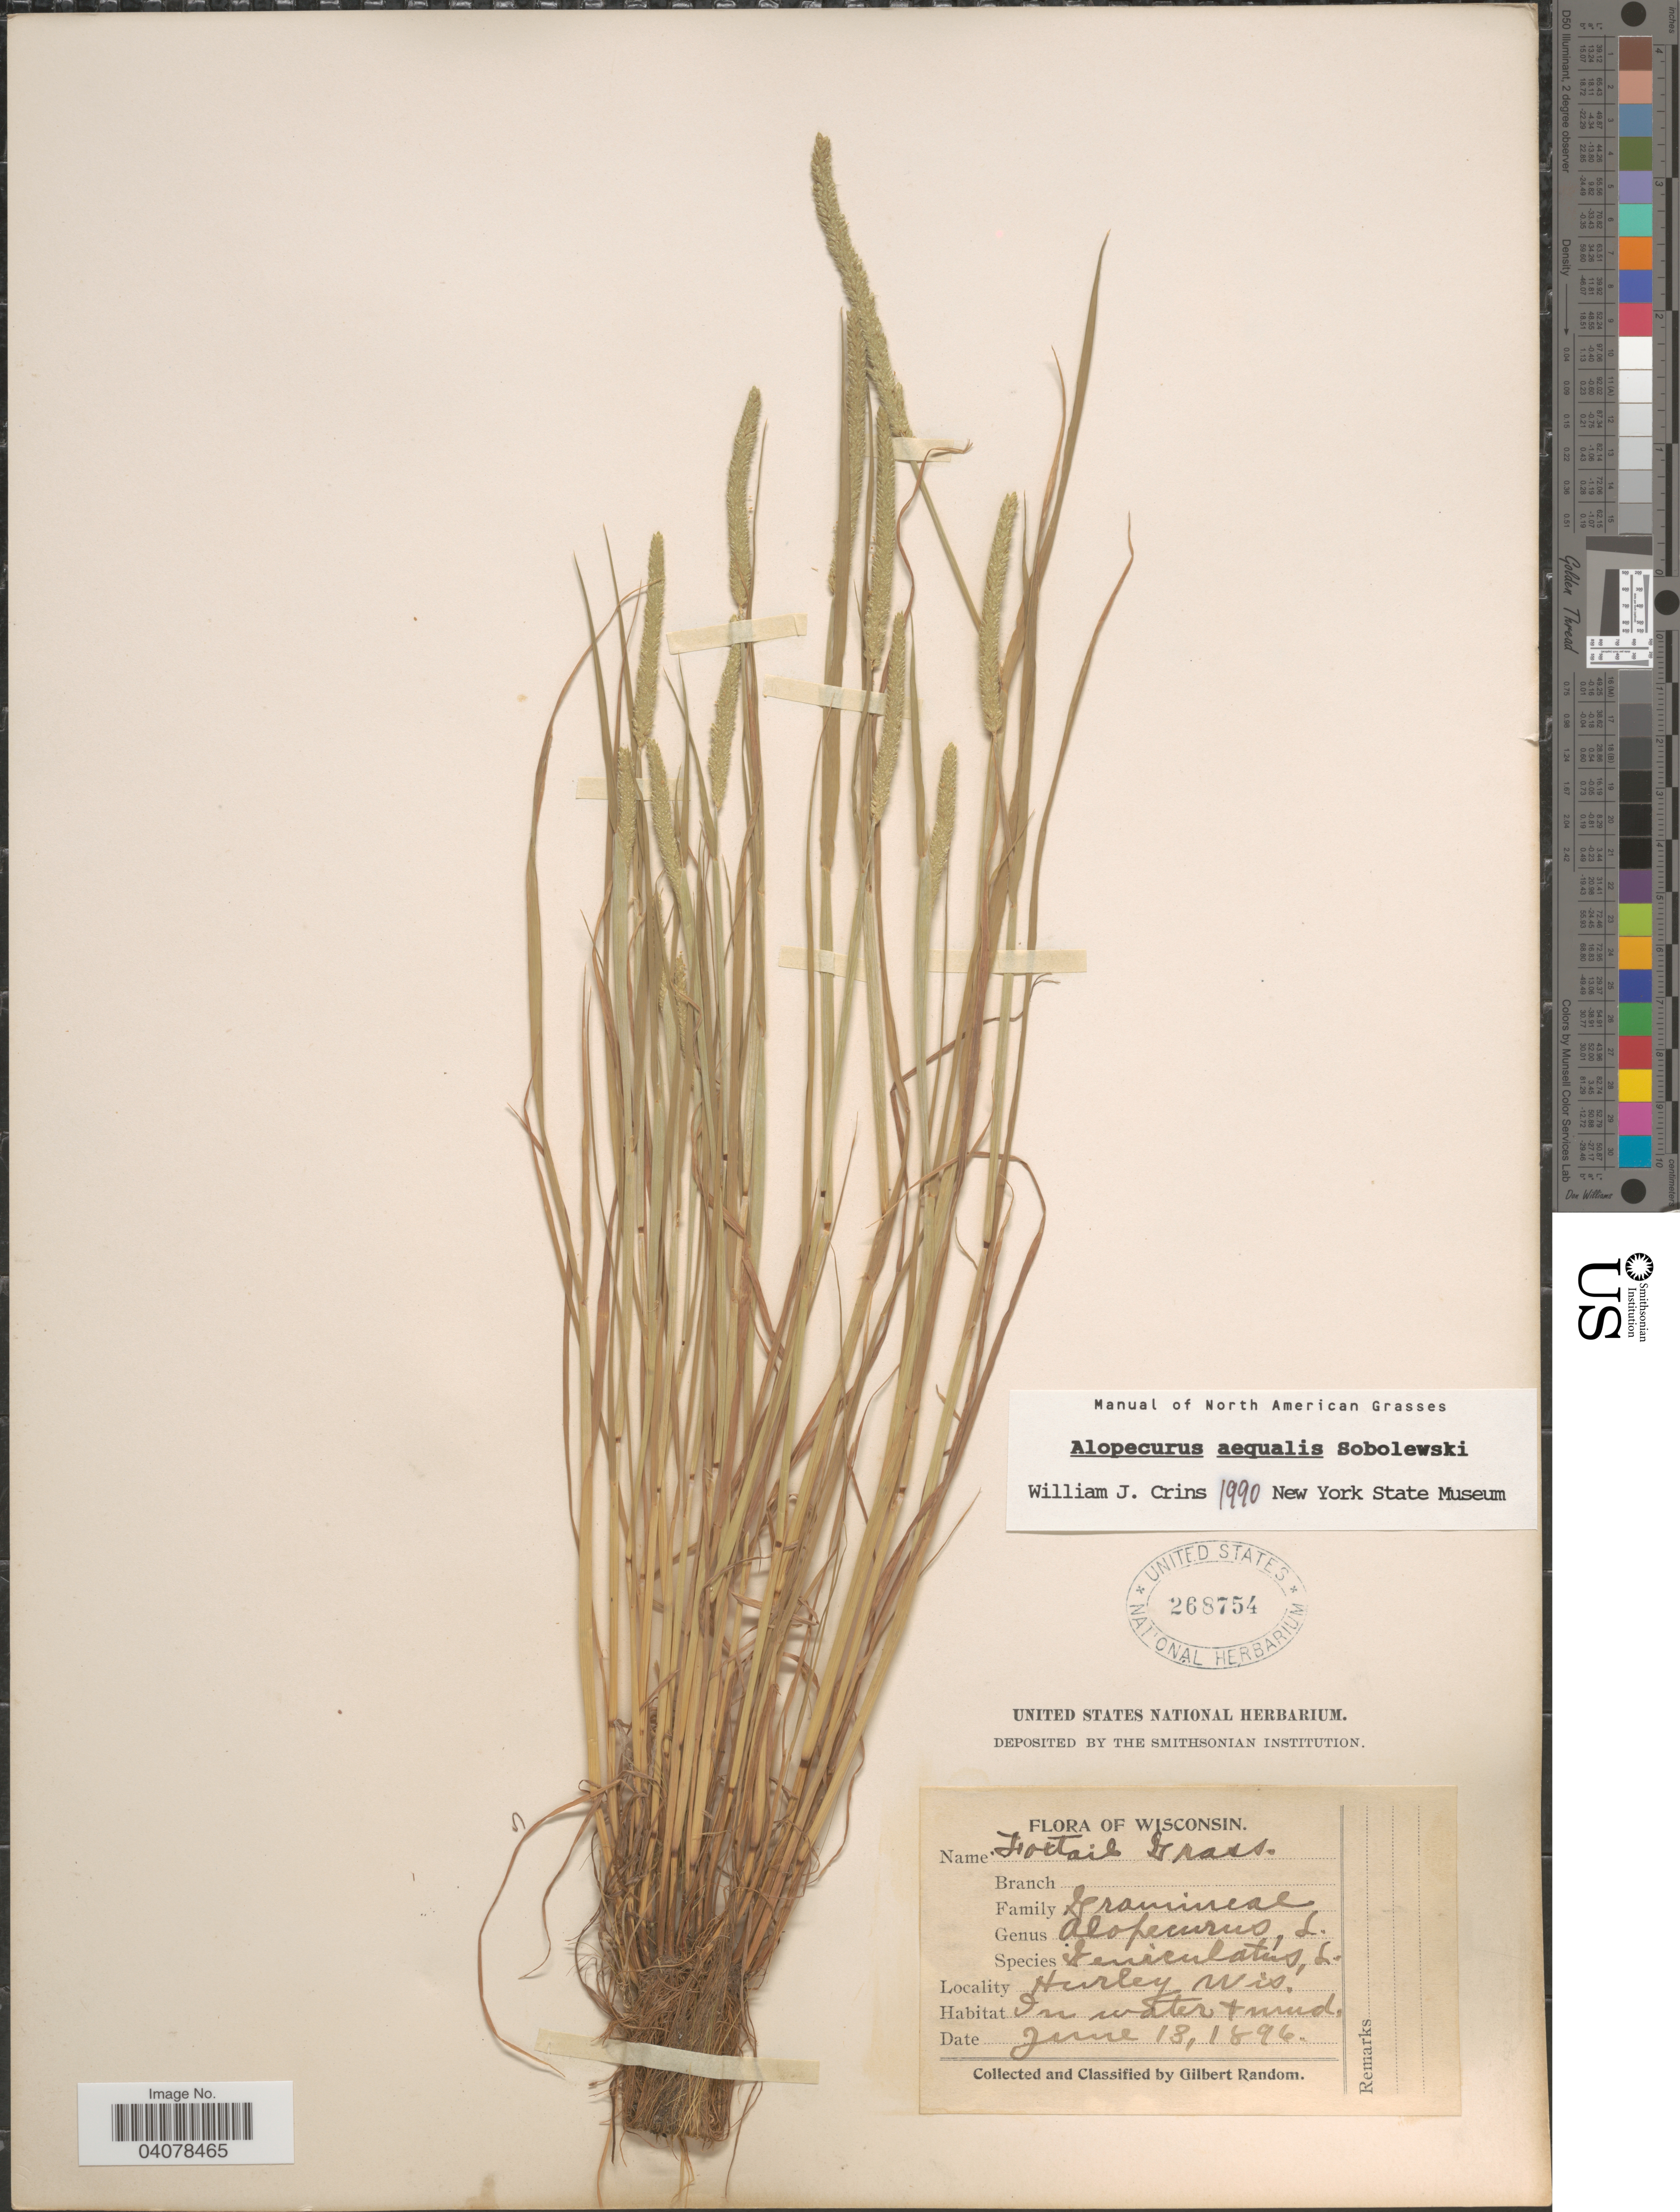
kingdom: Plantae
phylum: Tracheophyta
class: Liliopsida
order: Poales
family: Poaceae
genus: Alopecurus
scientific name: Alopecurus aequalis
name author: Sobol.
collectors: G. Random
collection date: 1896-06-13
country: United States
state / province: Wisconsin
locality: Hurley.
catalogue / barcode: US 268754